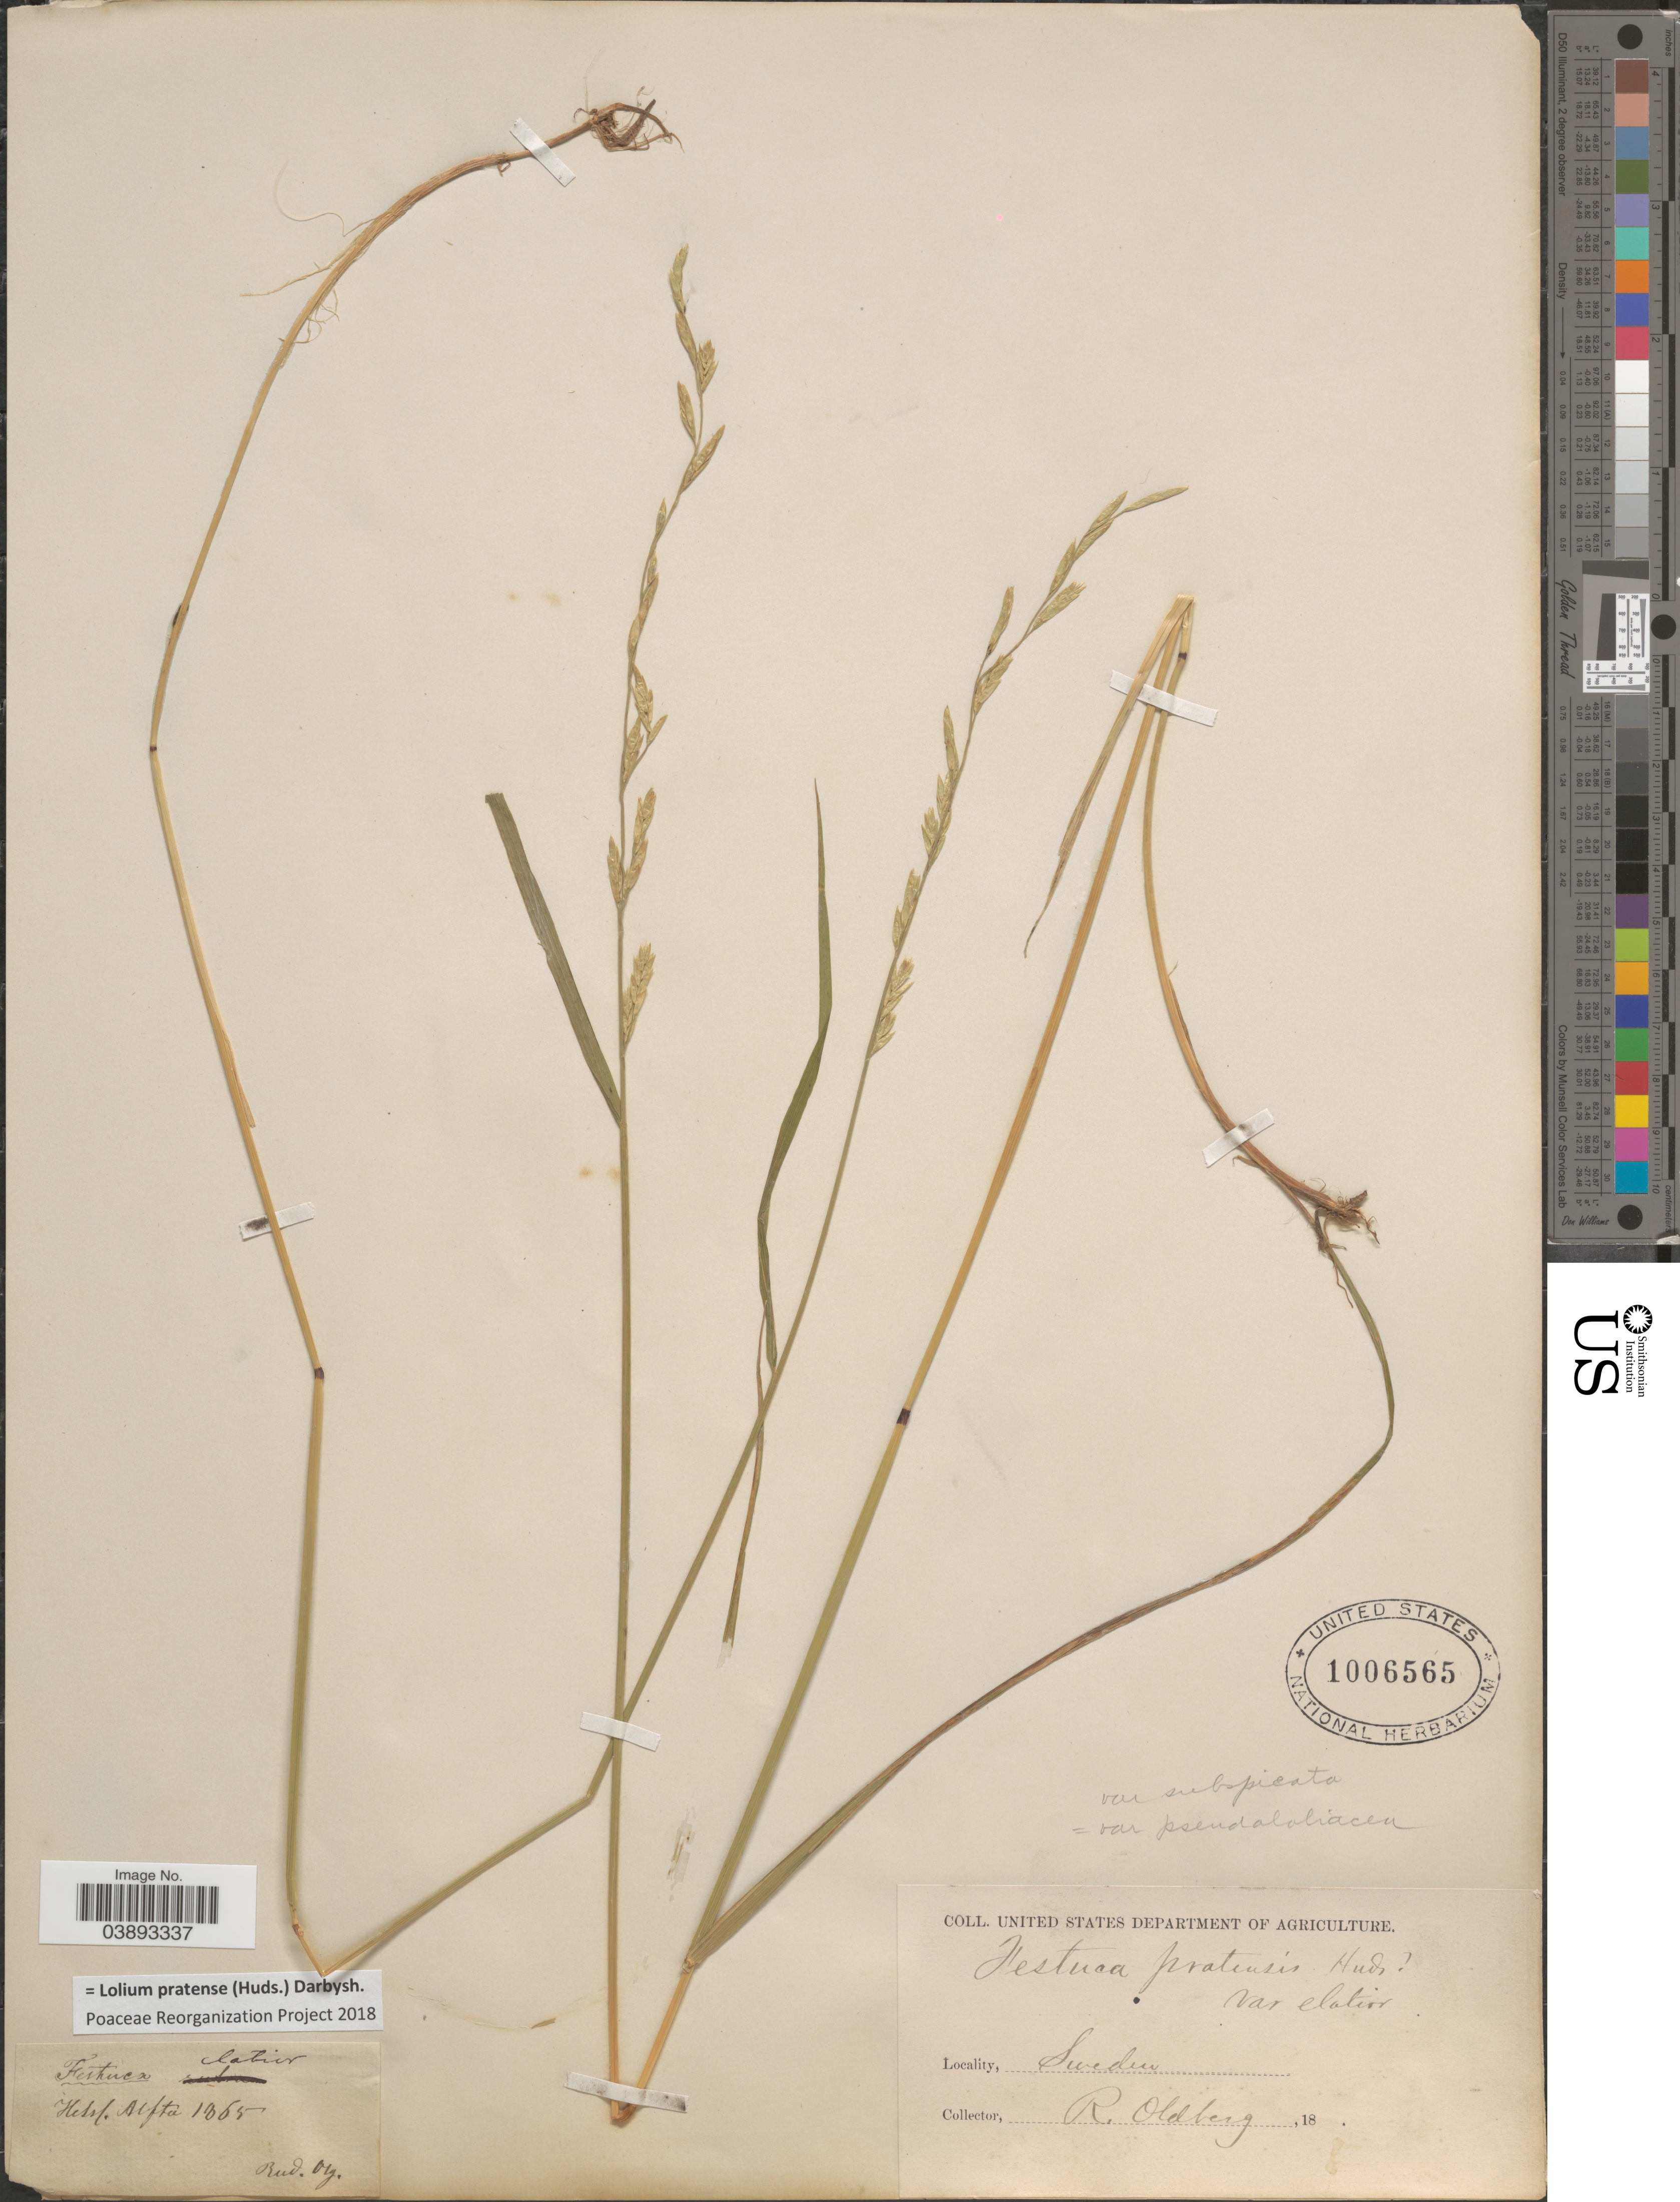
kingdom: Plantae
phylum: Tracheophyta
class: Liliopsida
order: Poales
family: Poaceae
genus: Lolium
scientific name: Lolium pratense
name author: (Huds.) Darbysh.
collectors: R. Oldberg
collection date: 1865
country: Sweden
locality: Helsl. Alfta.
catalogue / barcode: US 1006565